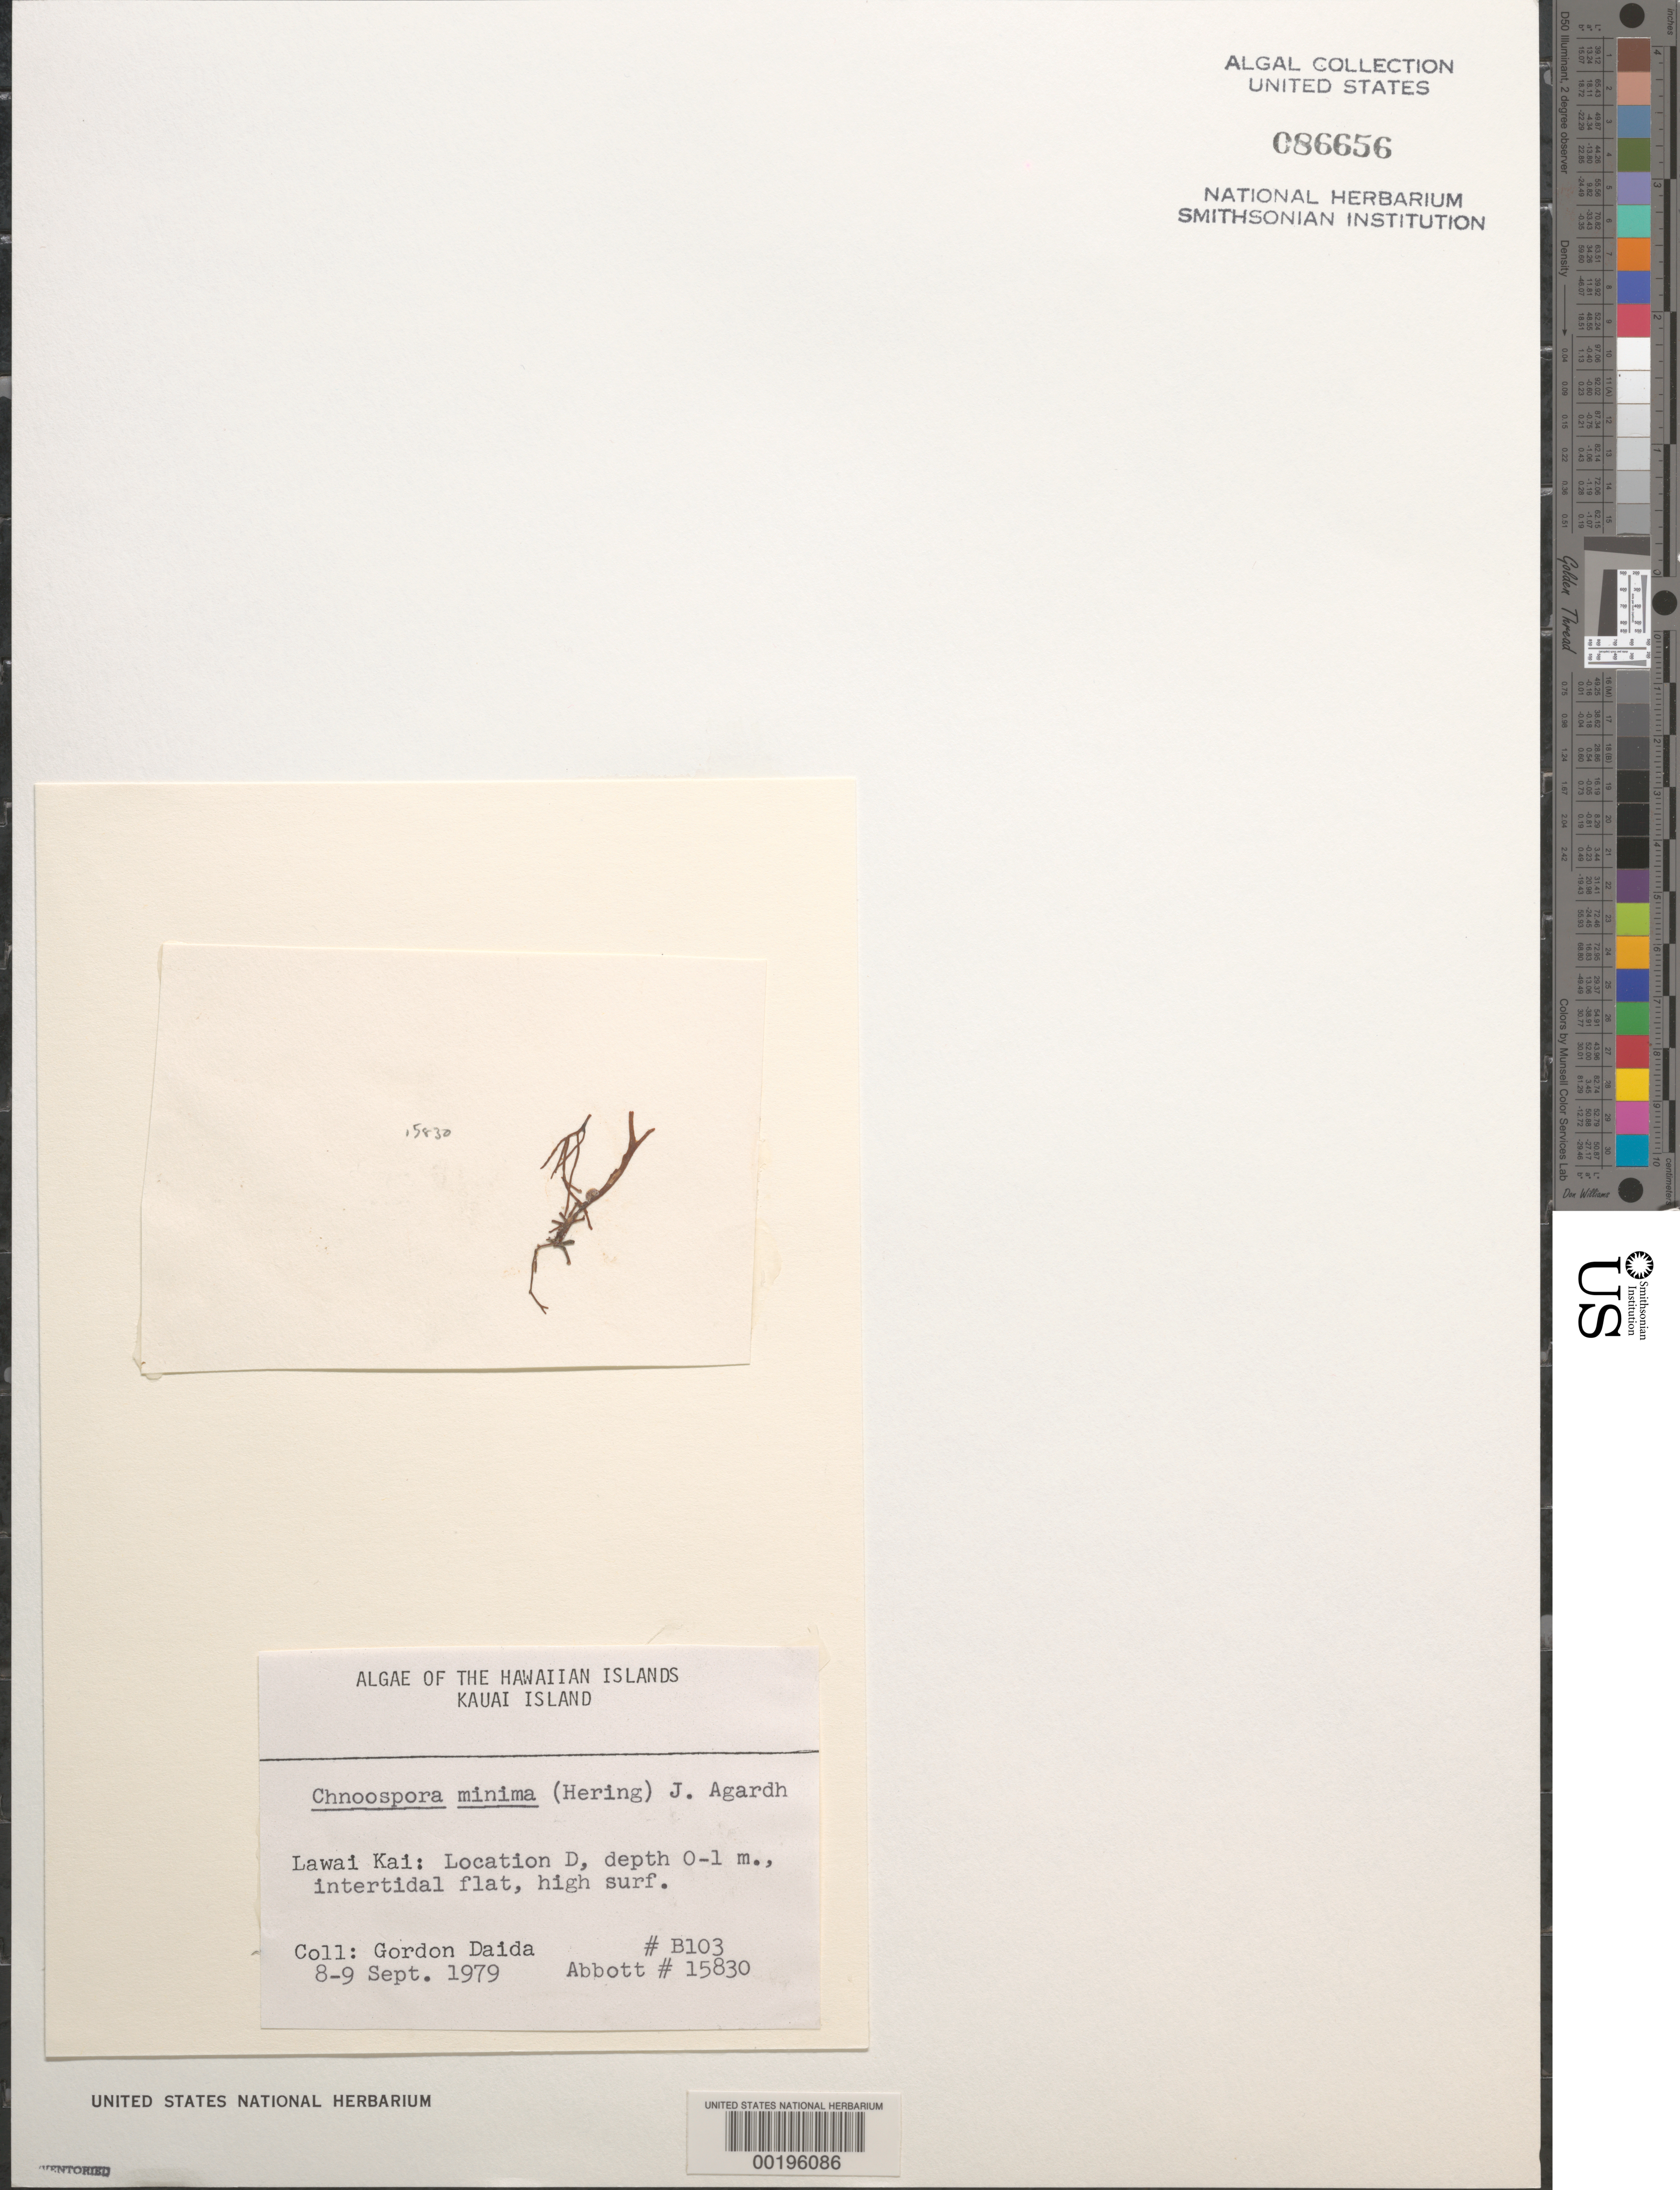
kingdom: Chromista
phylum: Ochrophyta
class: Phaeophyceae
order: Scytosiphonales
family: Scytosiphonaceae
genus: Chnoospora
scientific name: Chnoospora minima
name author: (Hering) Papenf.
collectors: G. Daida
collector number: B103 & IAA 15830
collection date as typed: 08 Sep 1979 to 09 Sep 1979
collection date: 1979-09-08/1979-09-09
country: United States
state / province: Hawaii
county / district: Kaui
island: Kaua'i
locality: Lawai Kai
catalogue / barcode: US 86656